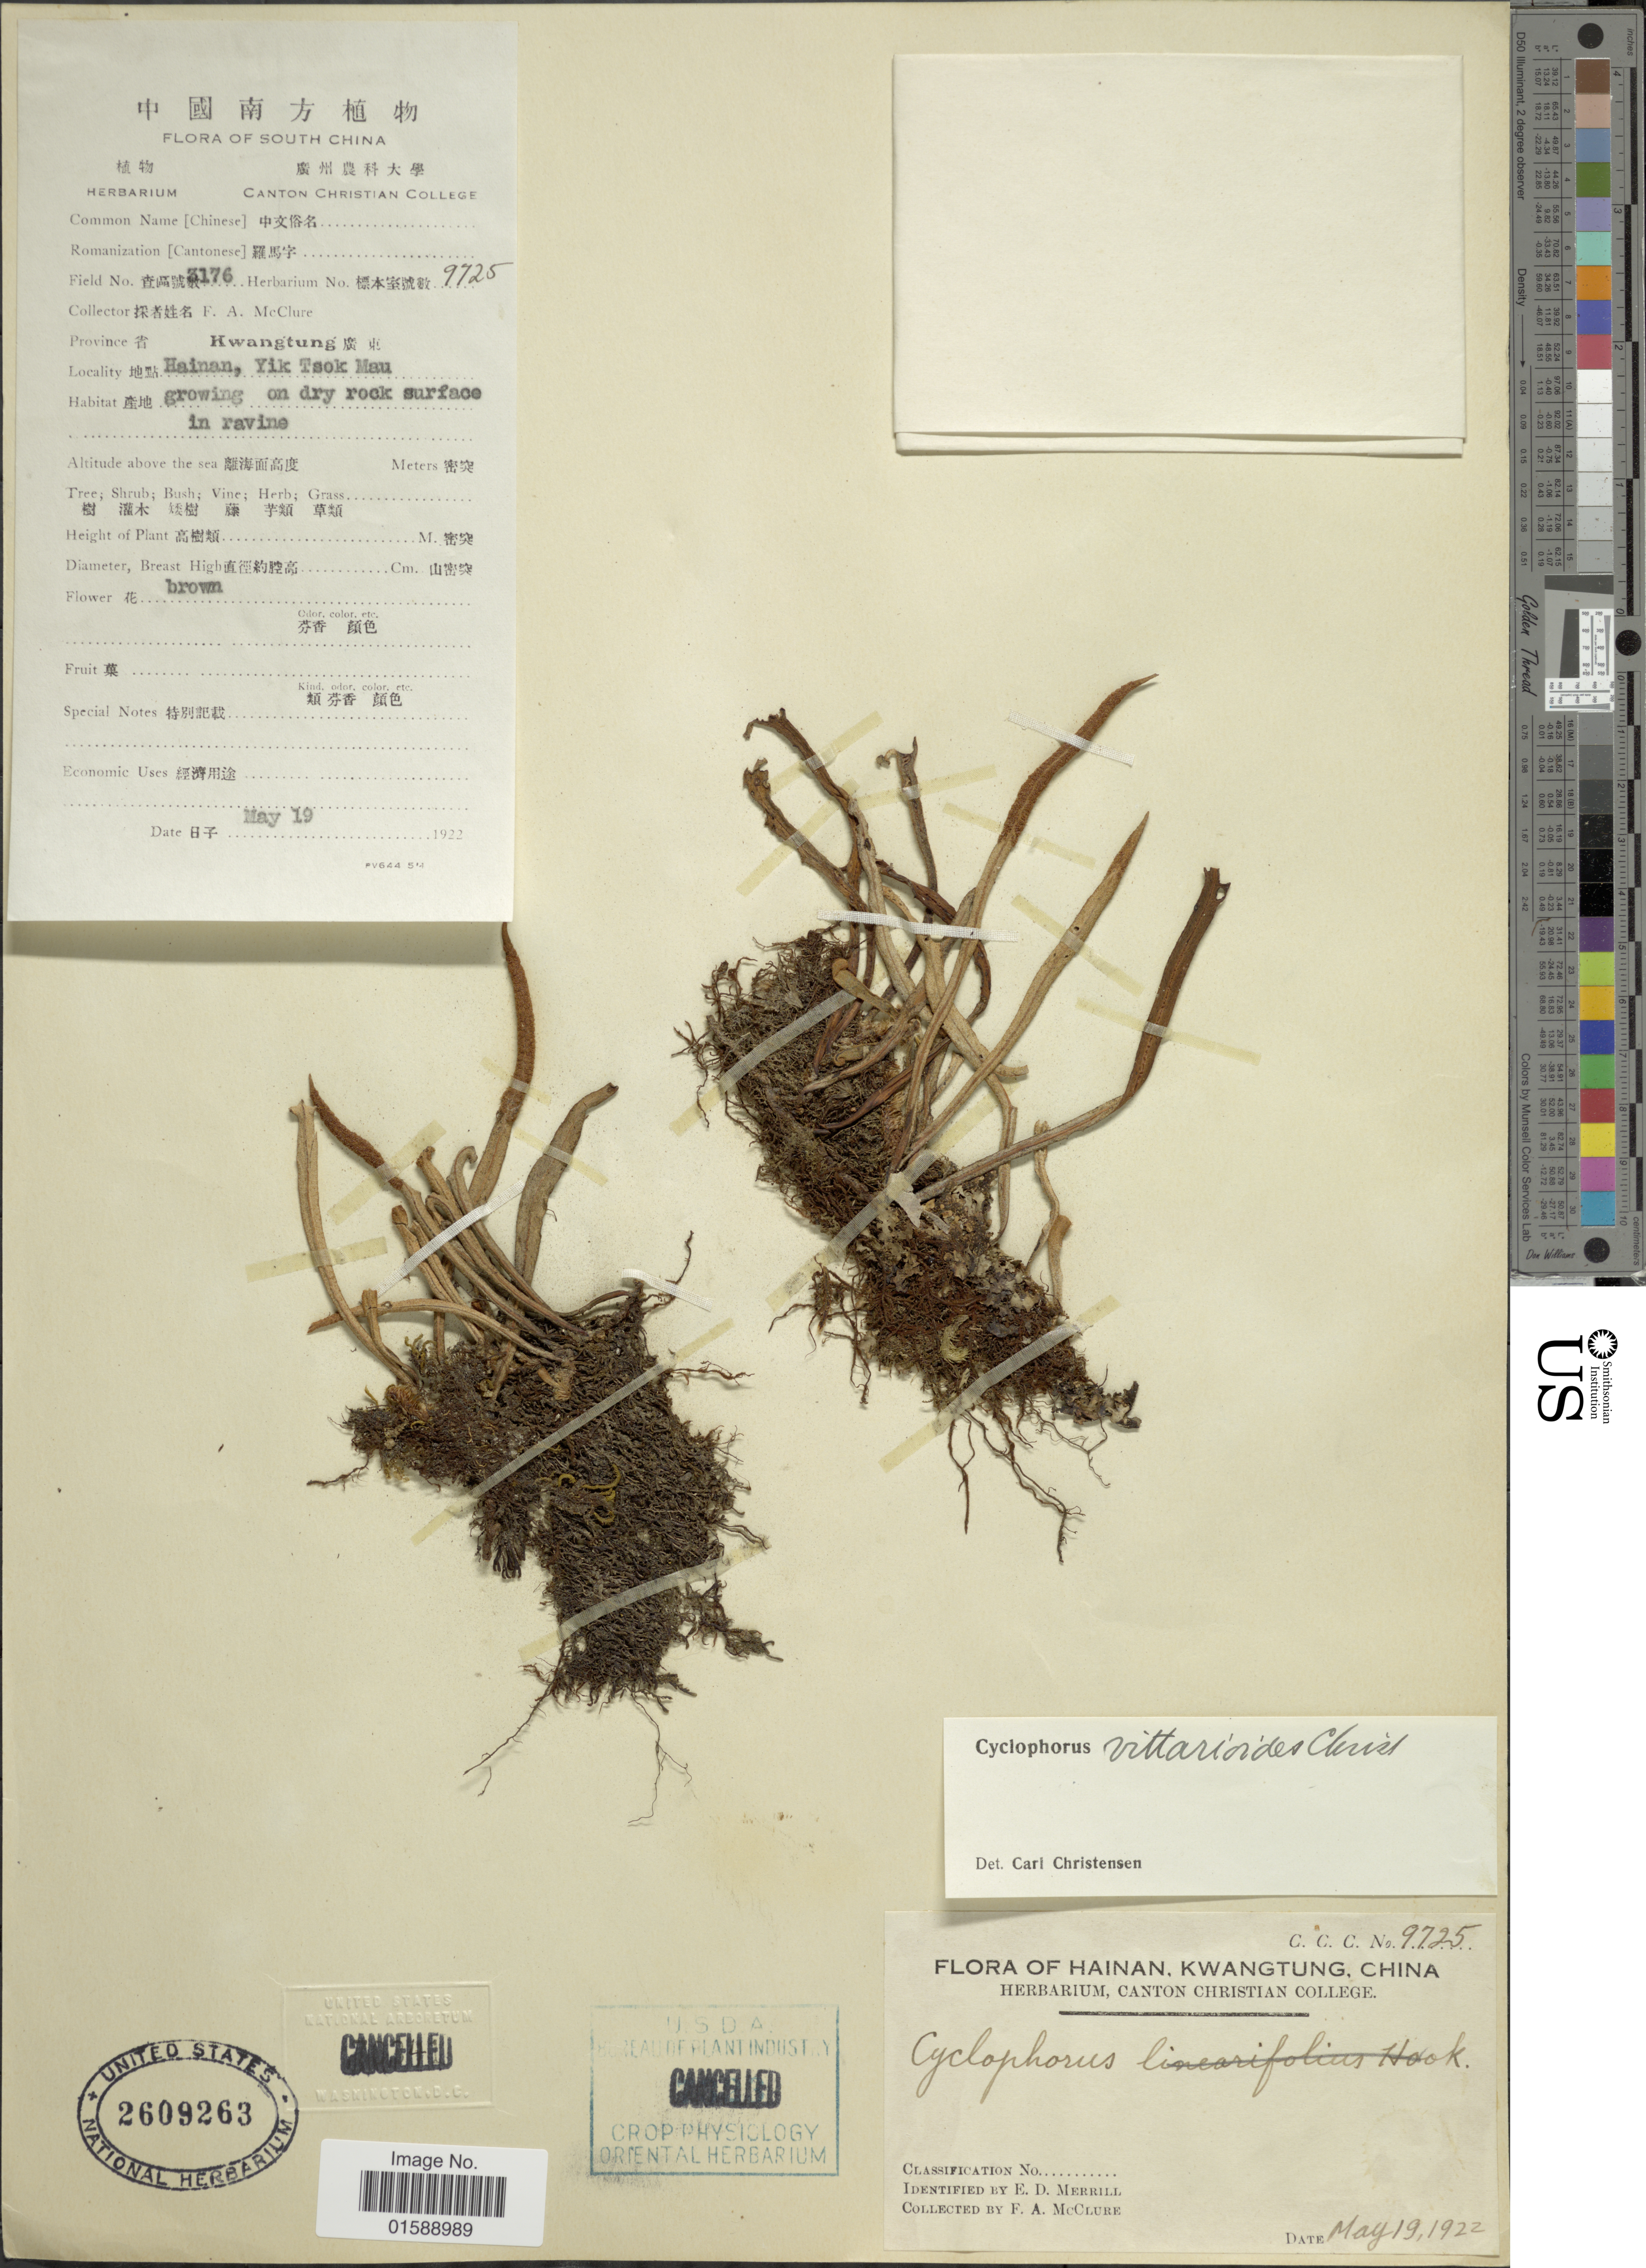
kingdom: Plantae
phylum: Tracheophyta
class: Polypodiopsida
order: Polypodiales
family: Polypodiaceae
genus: Pyrrosia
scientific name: Pyrrosia lanceolata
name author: (L.) Farw.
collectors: F. A. McClure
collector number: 3176/9725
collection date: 1922-05-19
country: China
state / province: Hainan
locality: South China. Yik Tsok Mau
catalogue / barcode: US 2609263